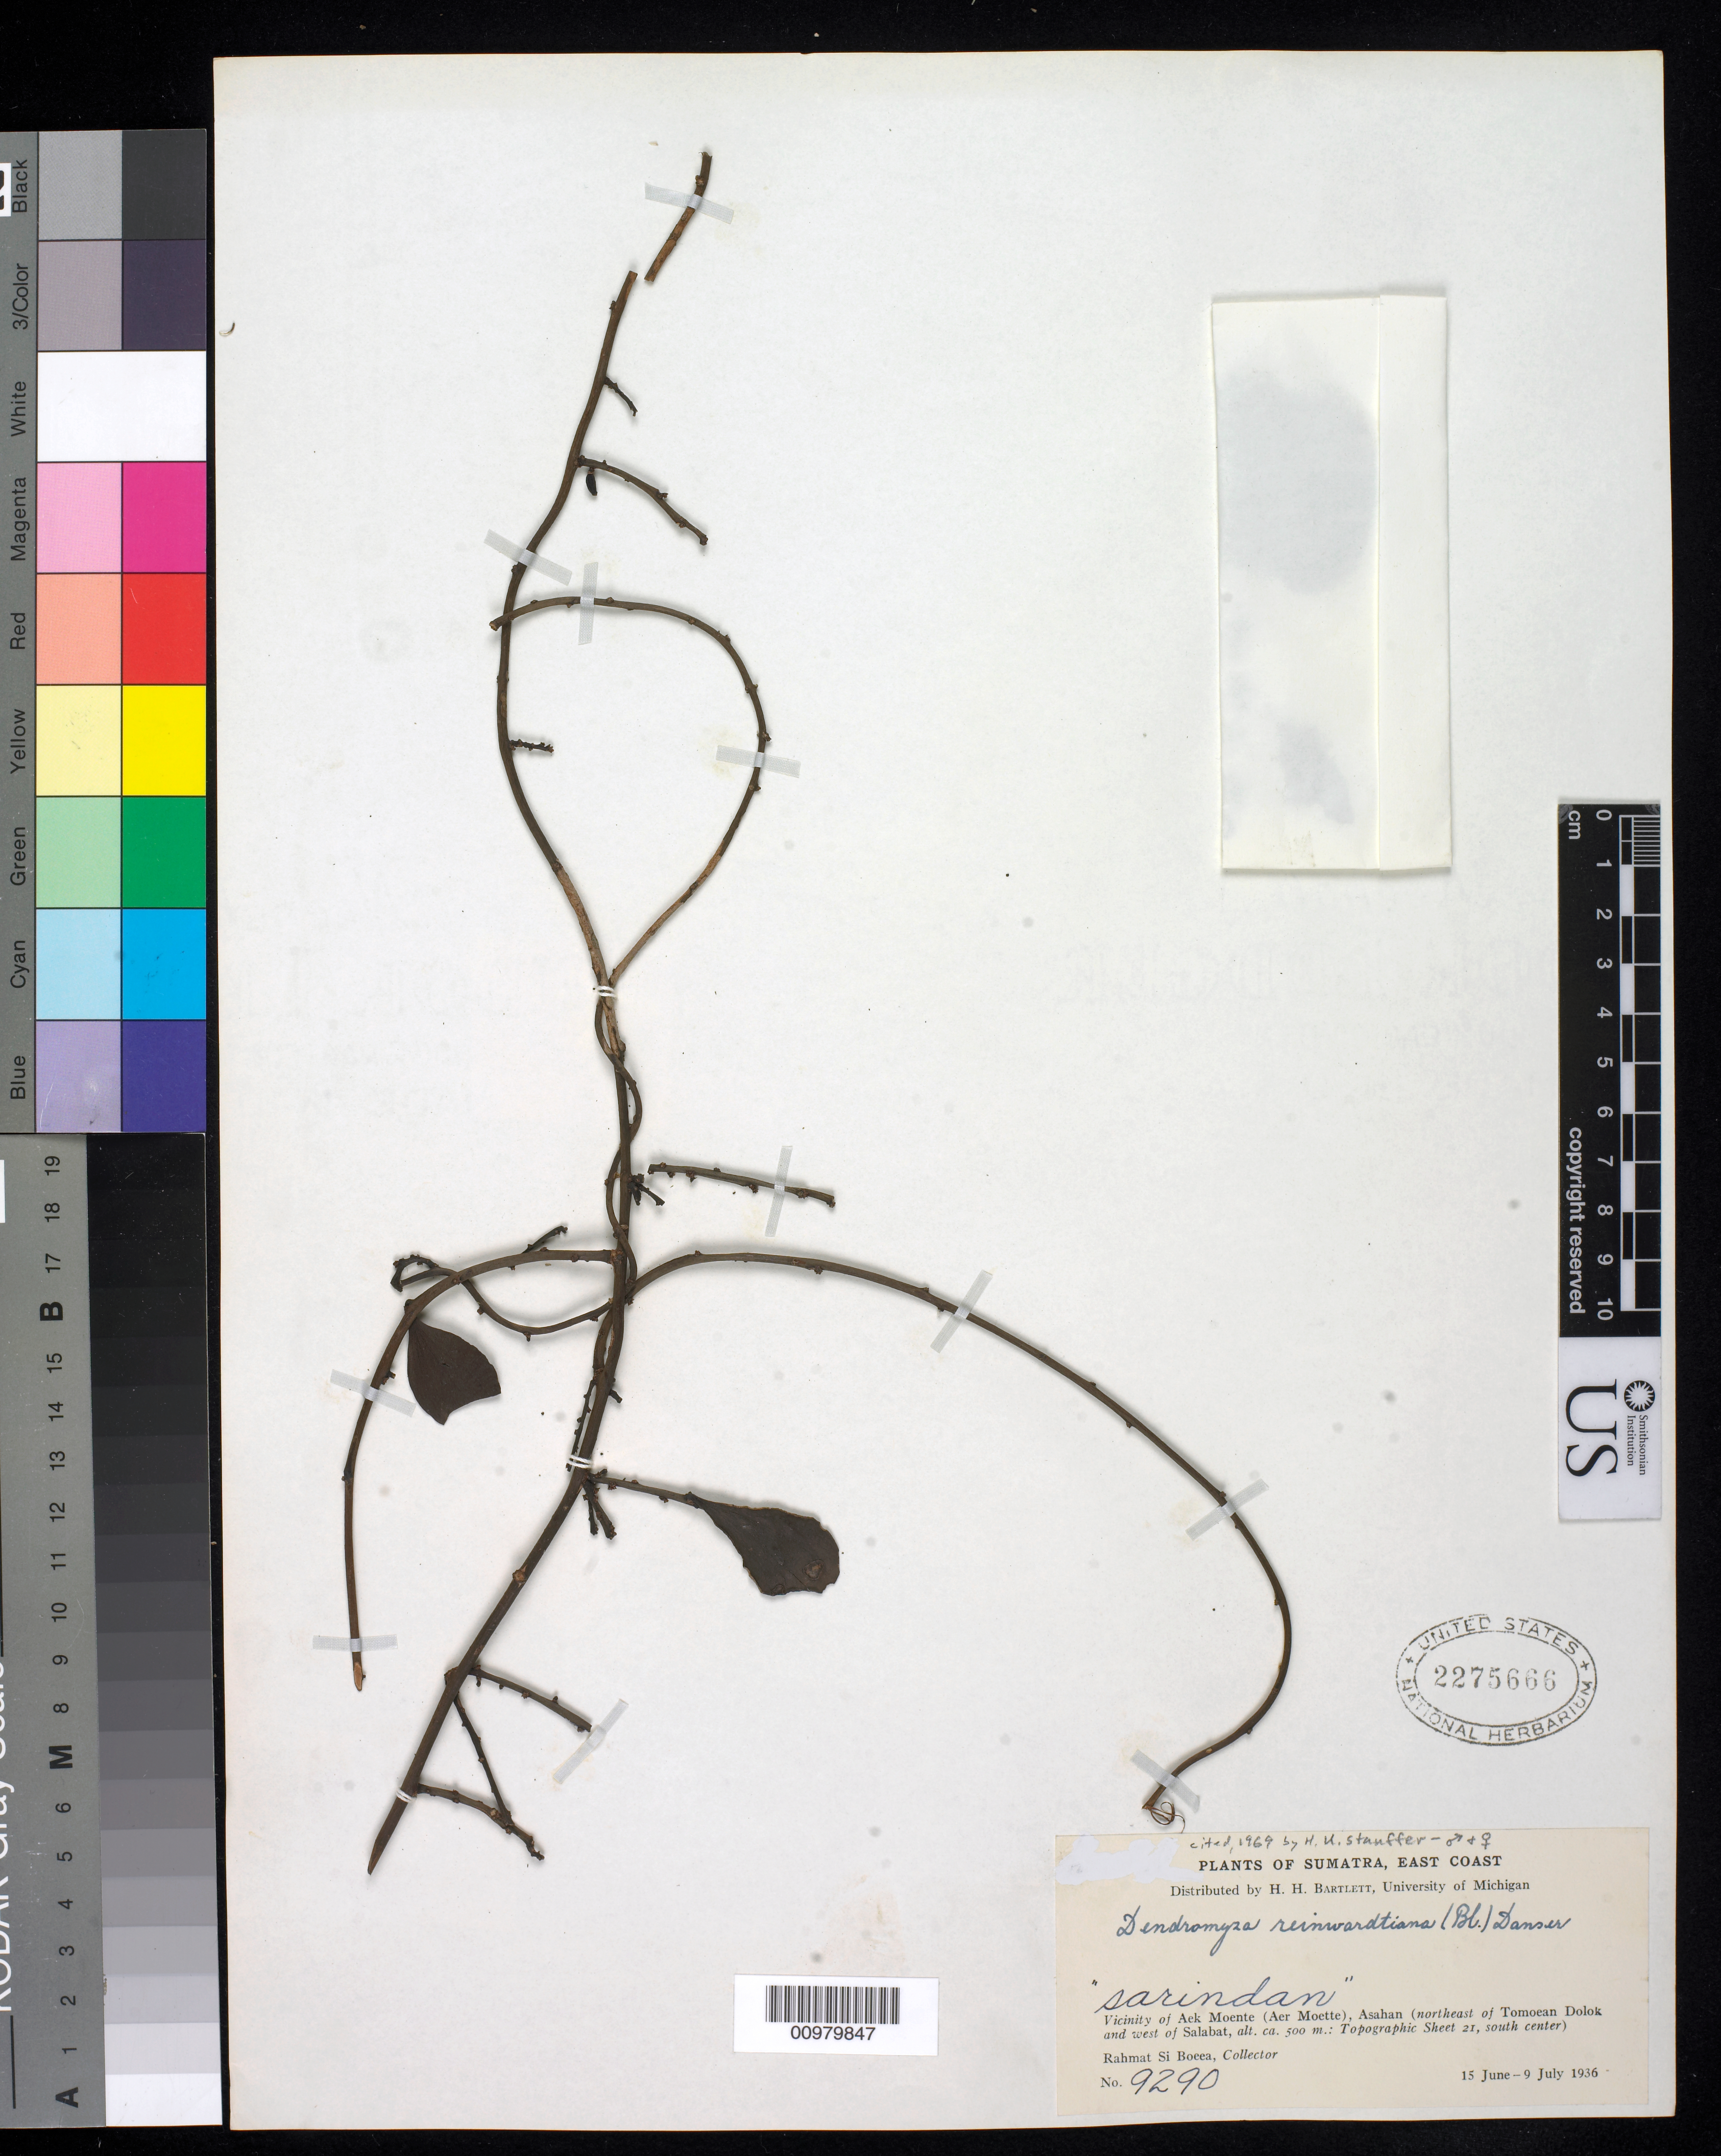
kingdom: Plantae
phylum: Tracheophyta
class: Magnoliopsida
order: Santalales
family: Amphorogynaceae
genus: Dendromyza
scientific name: Dendromyza reinwardtiana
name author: (Blume) Danser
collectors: Rahmat Si Boeea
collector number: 9290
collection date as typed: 15 Jun 1936 to 09 Jul 1936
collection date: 1936-06-15/1936-07-09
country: Indonesia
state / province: Sumatra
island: Sumatra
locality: East Coast, Asahan (n.e. of Tomoean Dolok and w. of Salabat), Vicinity of Aek Moente (Aer Moette)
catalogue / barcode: US 2275666